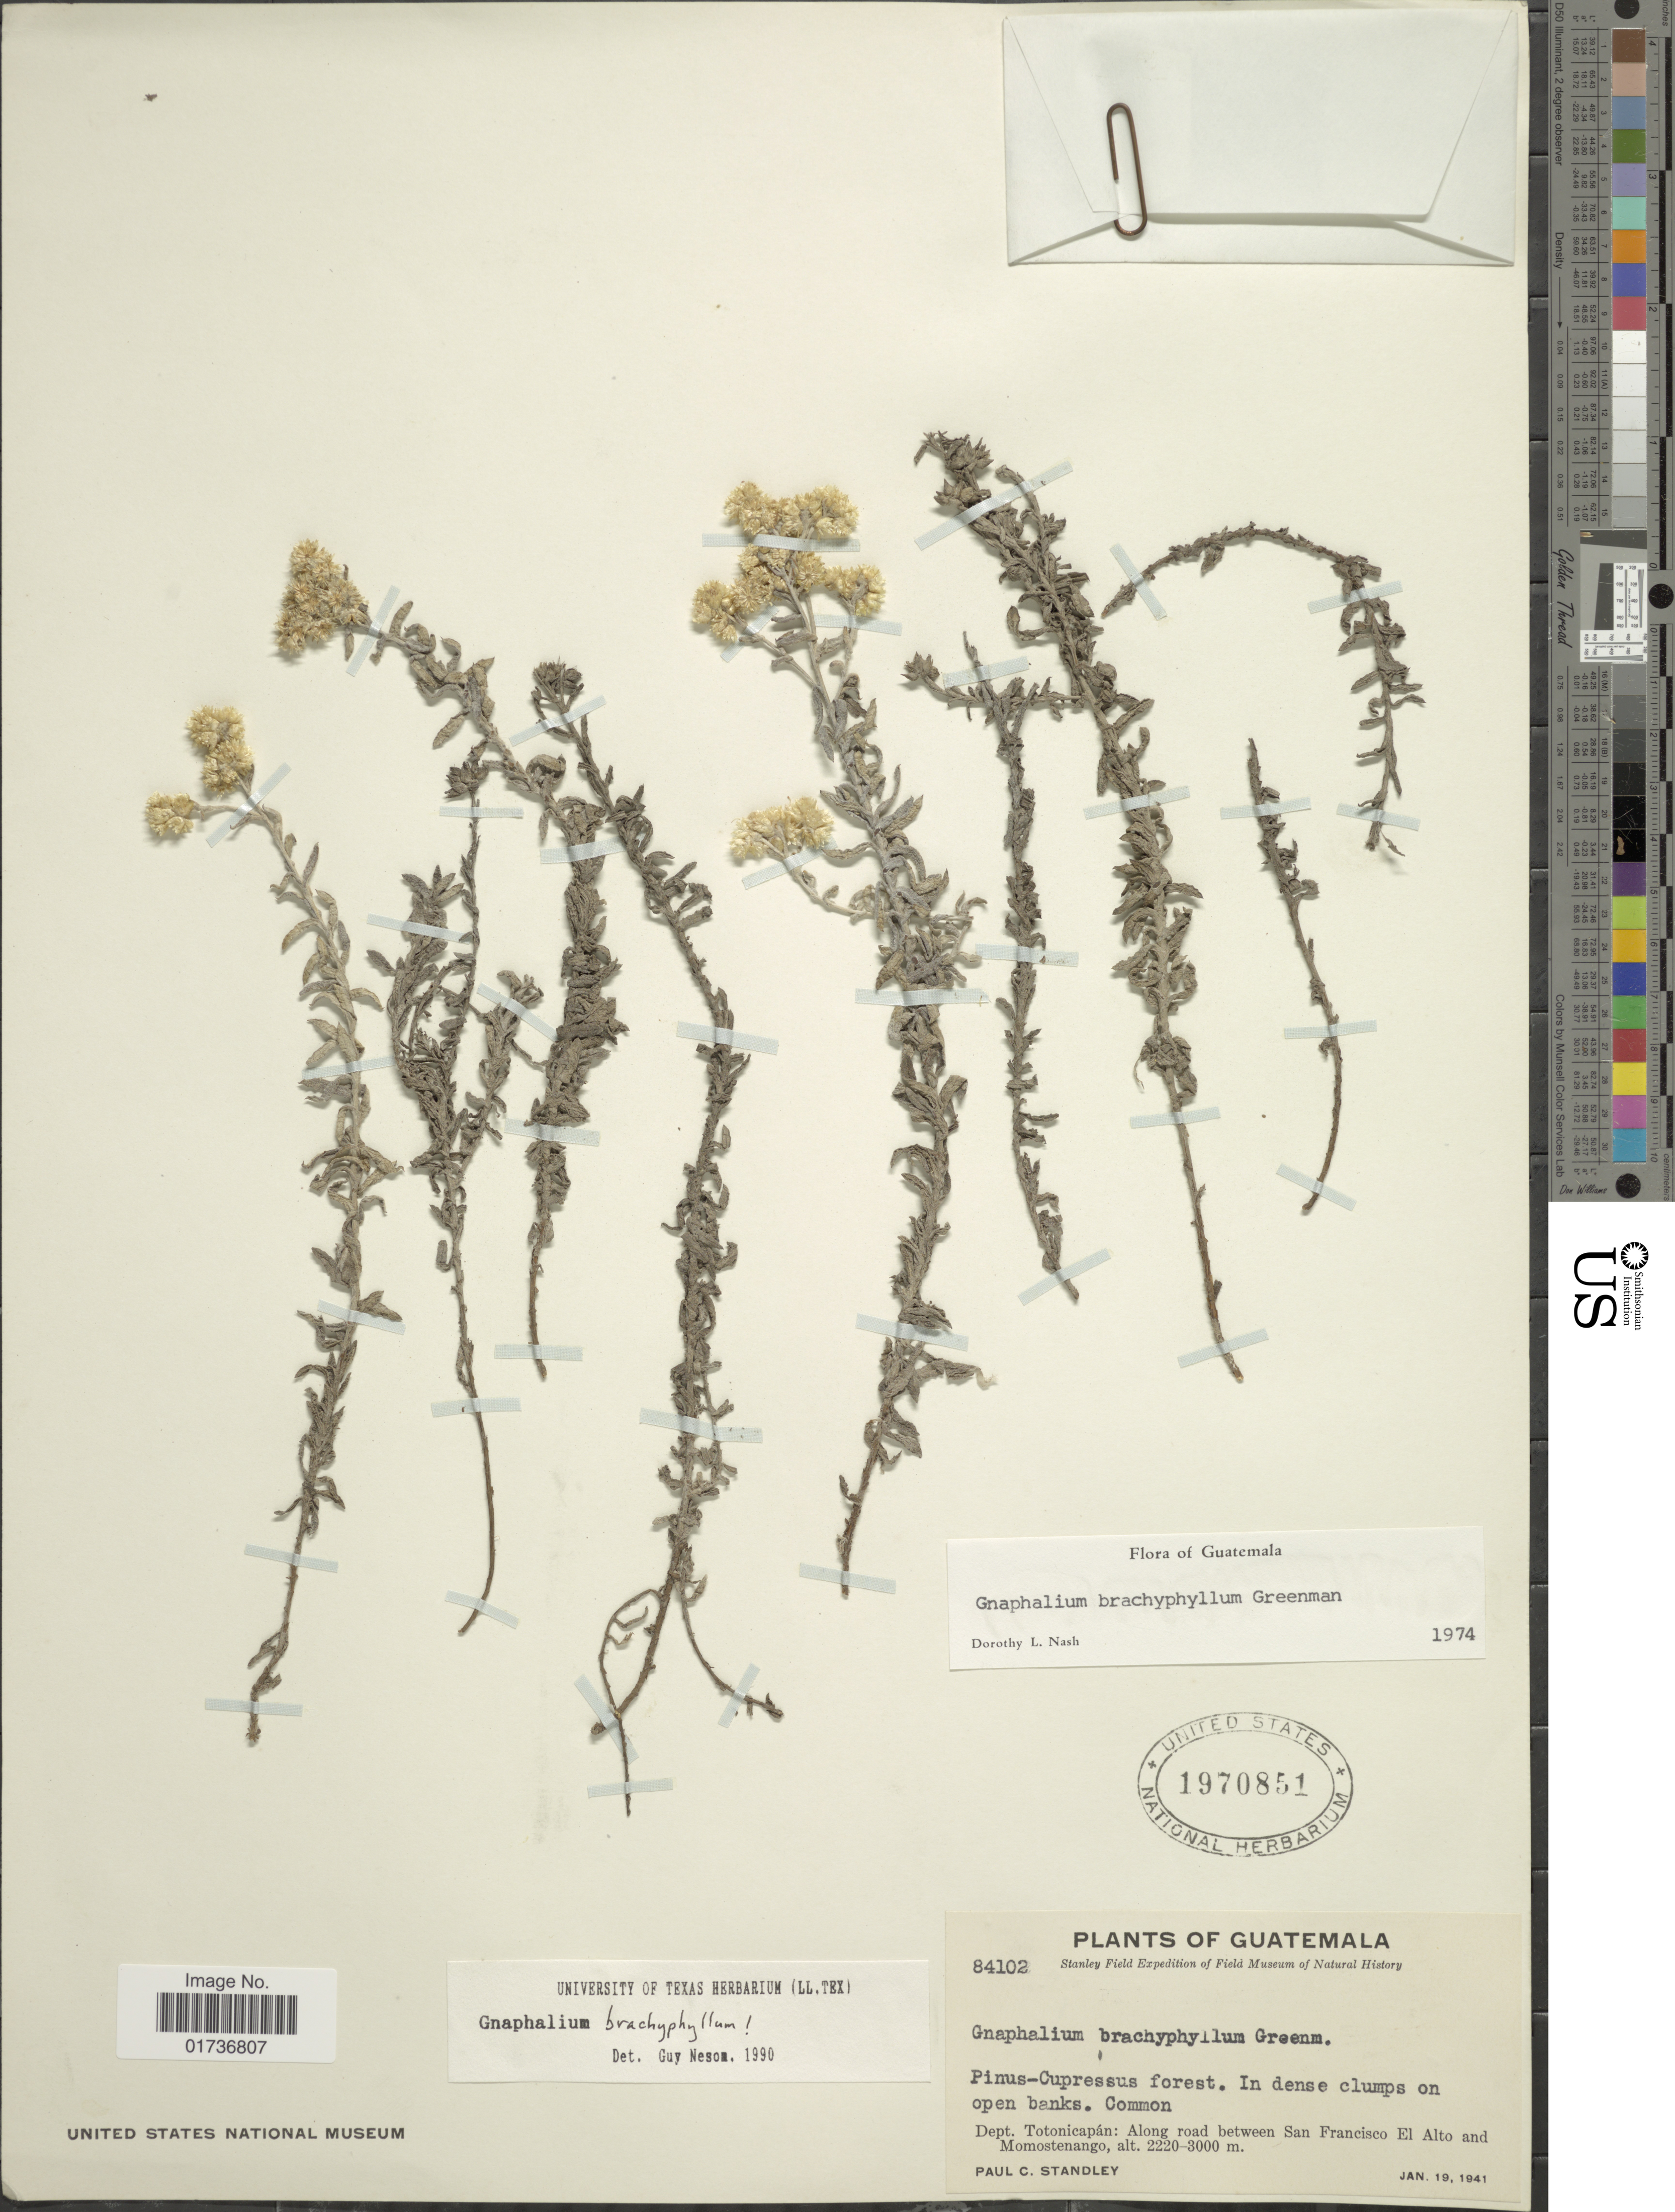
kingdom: Plantae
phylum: Tracheophyta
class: Magnoliopsida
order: Asterales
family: Asteraceae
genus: Gnaphalium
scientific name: Gnaphalium brachyphyllum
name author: Greenm.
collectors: P. C. Standley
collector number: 84102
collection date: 1941-01-19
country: Guatemala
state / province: Totonicapan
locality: In dense clumps on open banks. Dept. Totonicapán: Along road between San Francisco El Alto and Momostenango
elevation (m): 2220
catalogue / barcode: US 1970851